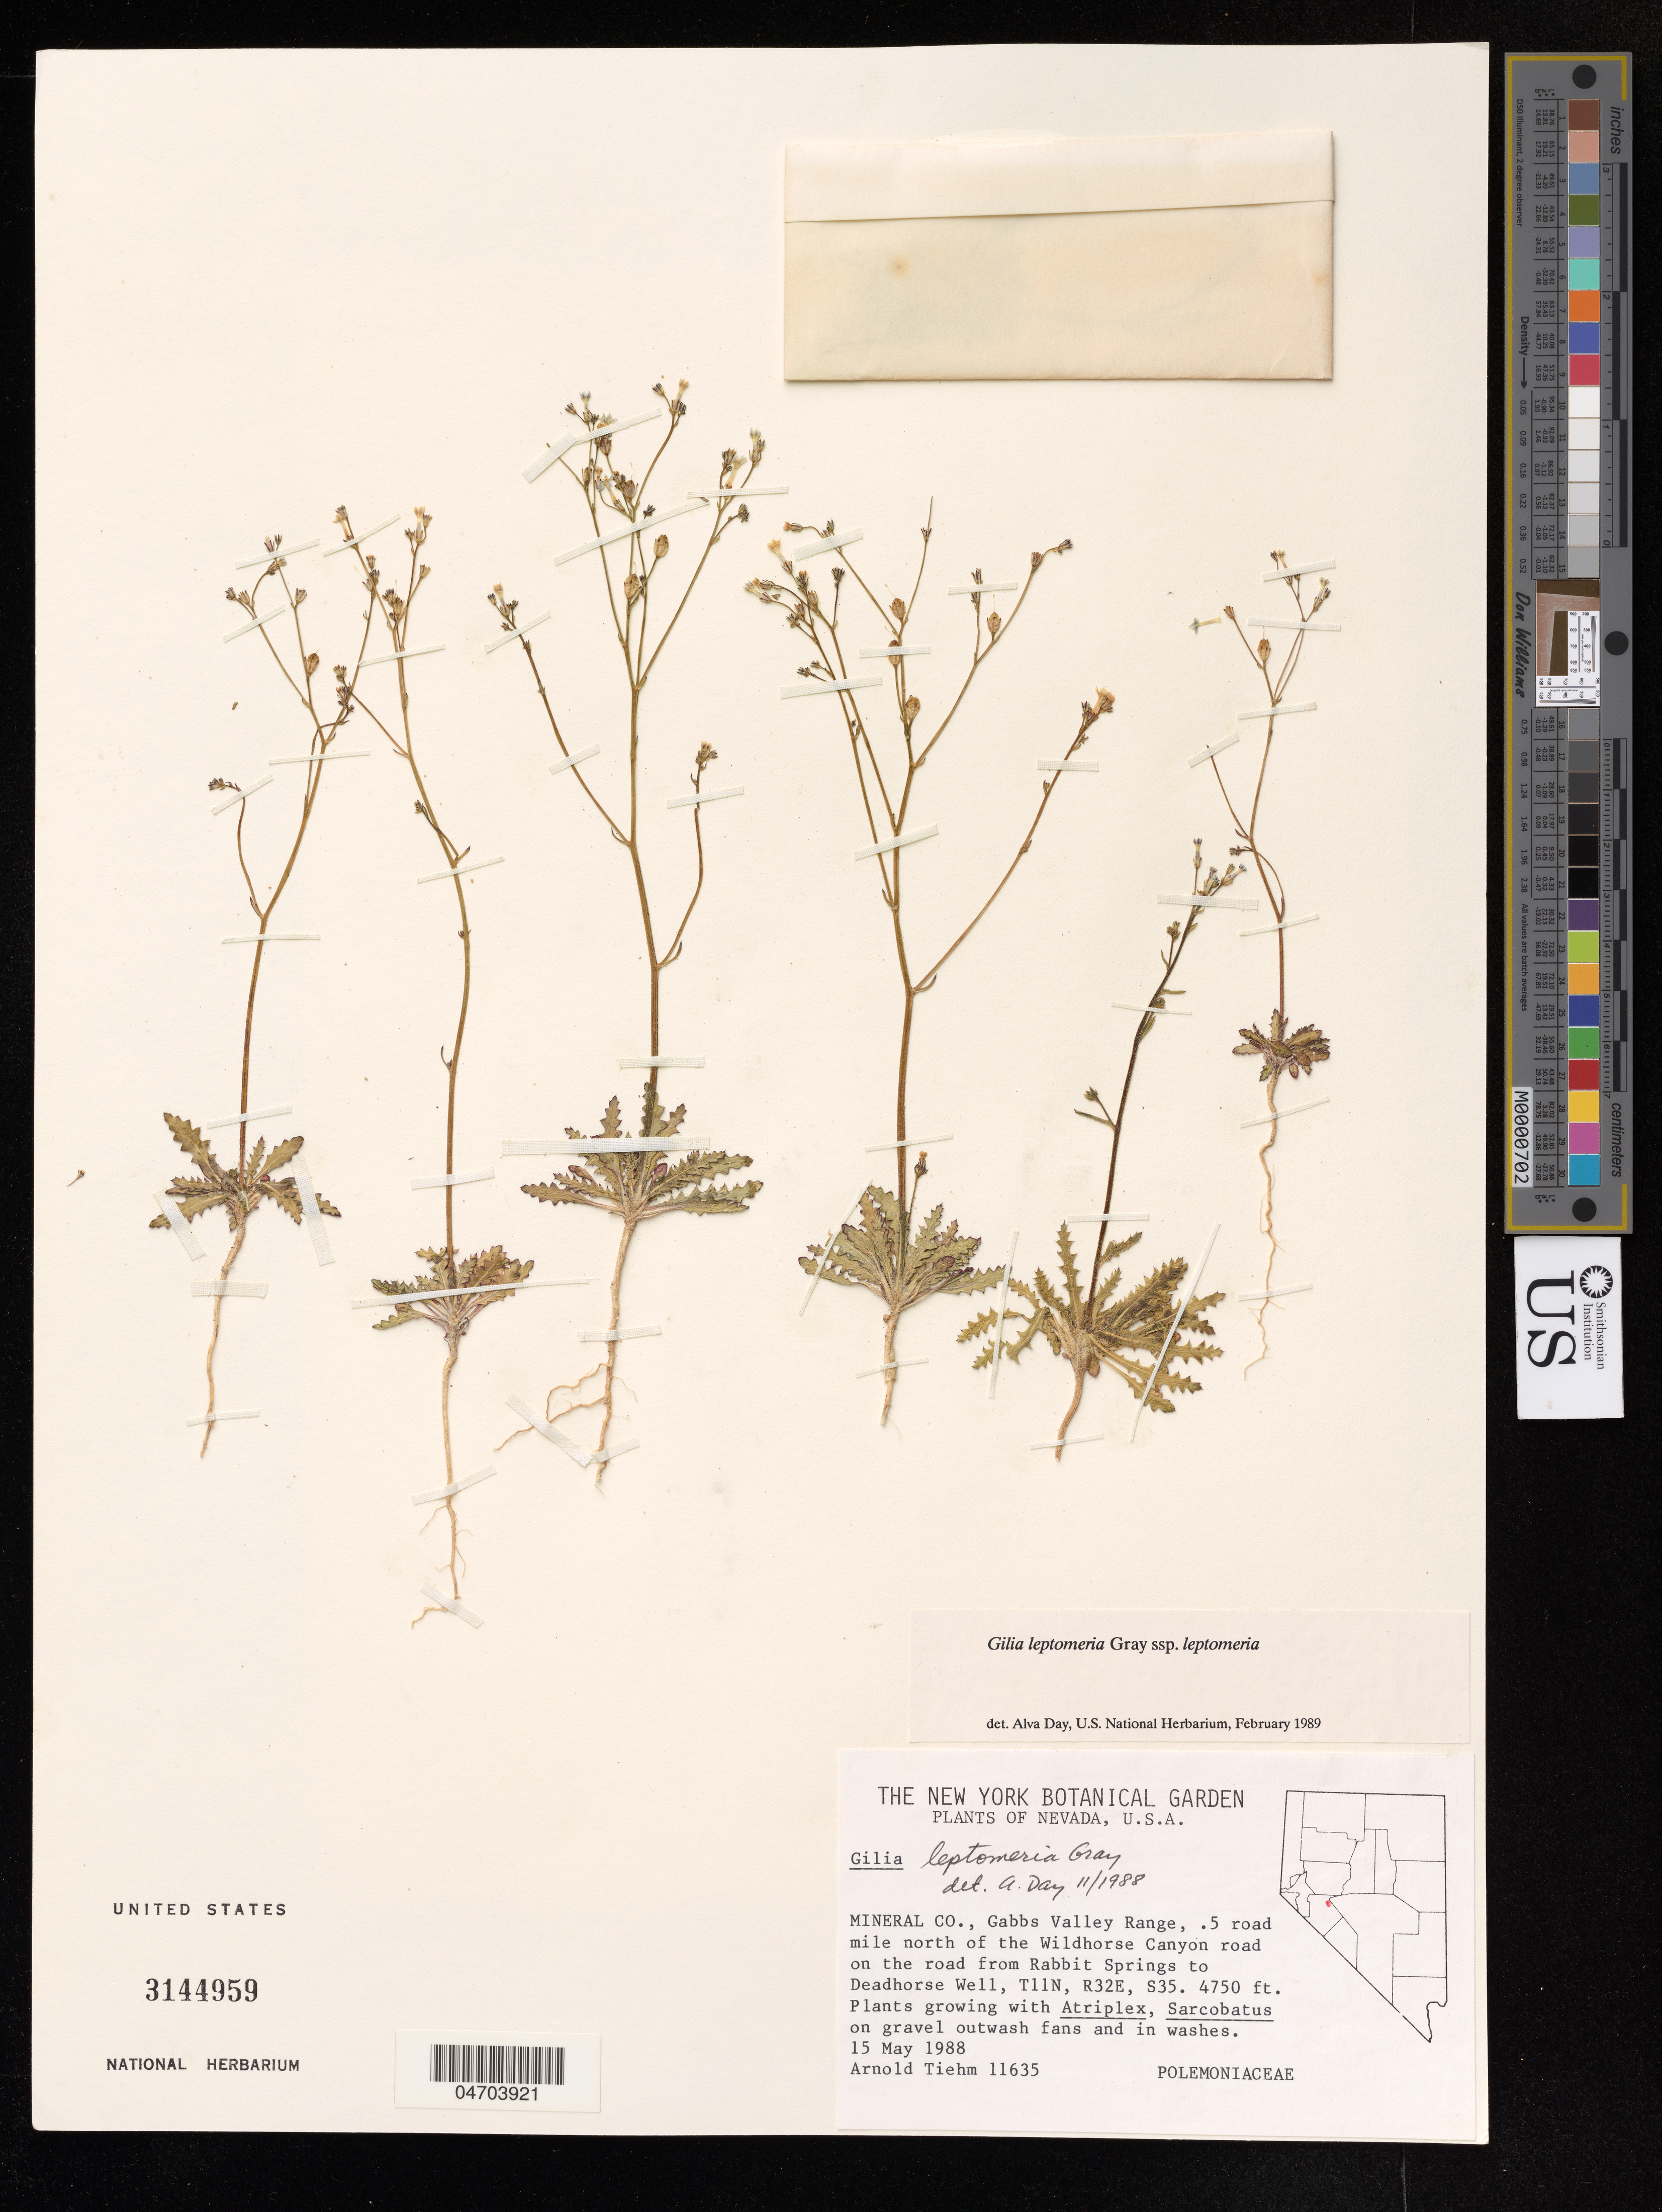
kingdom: Plantae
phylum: Tracheophyta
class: Magnoliopsida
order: Ericales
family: Polemoniaceae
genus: Gilia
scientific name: Gilia leptomeria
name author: A. Gray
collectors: A. Tiehm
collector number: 11635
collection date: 1988-05-15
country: United States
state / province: Nevada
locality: Mineral Co., Gabbs Valley Range, .5 road mile north of the Wildhorse Canyon road on the road from Rabbit Springs to Deadhorse Well.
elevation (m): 1448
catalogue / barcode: US 3144959